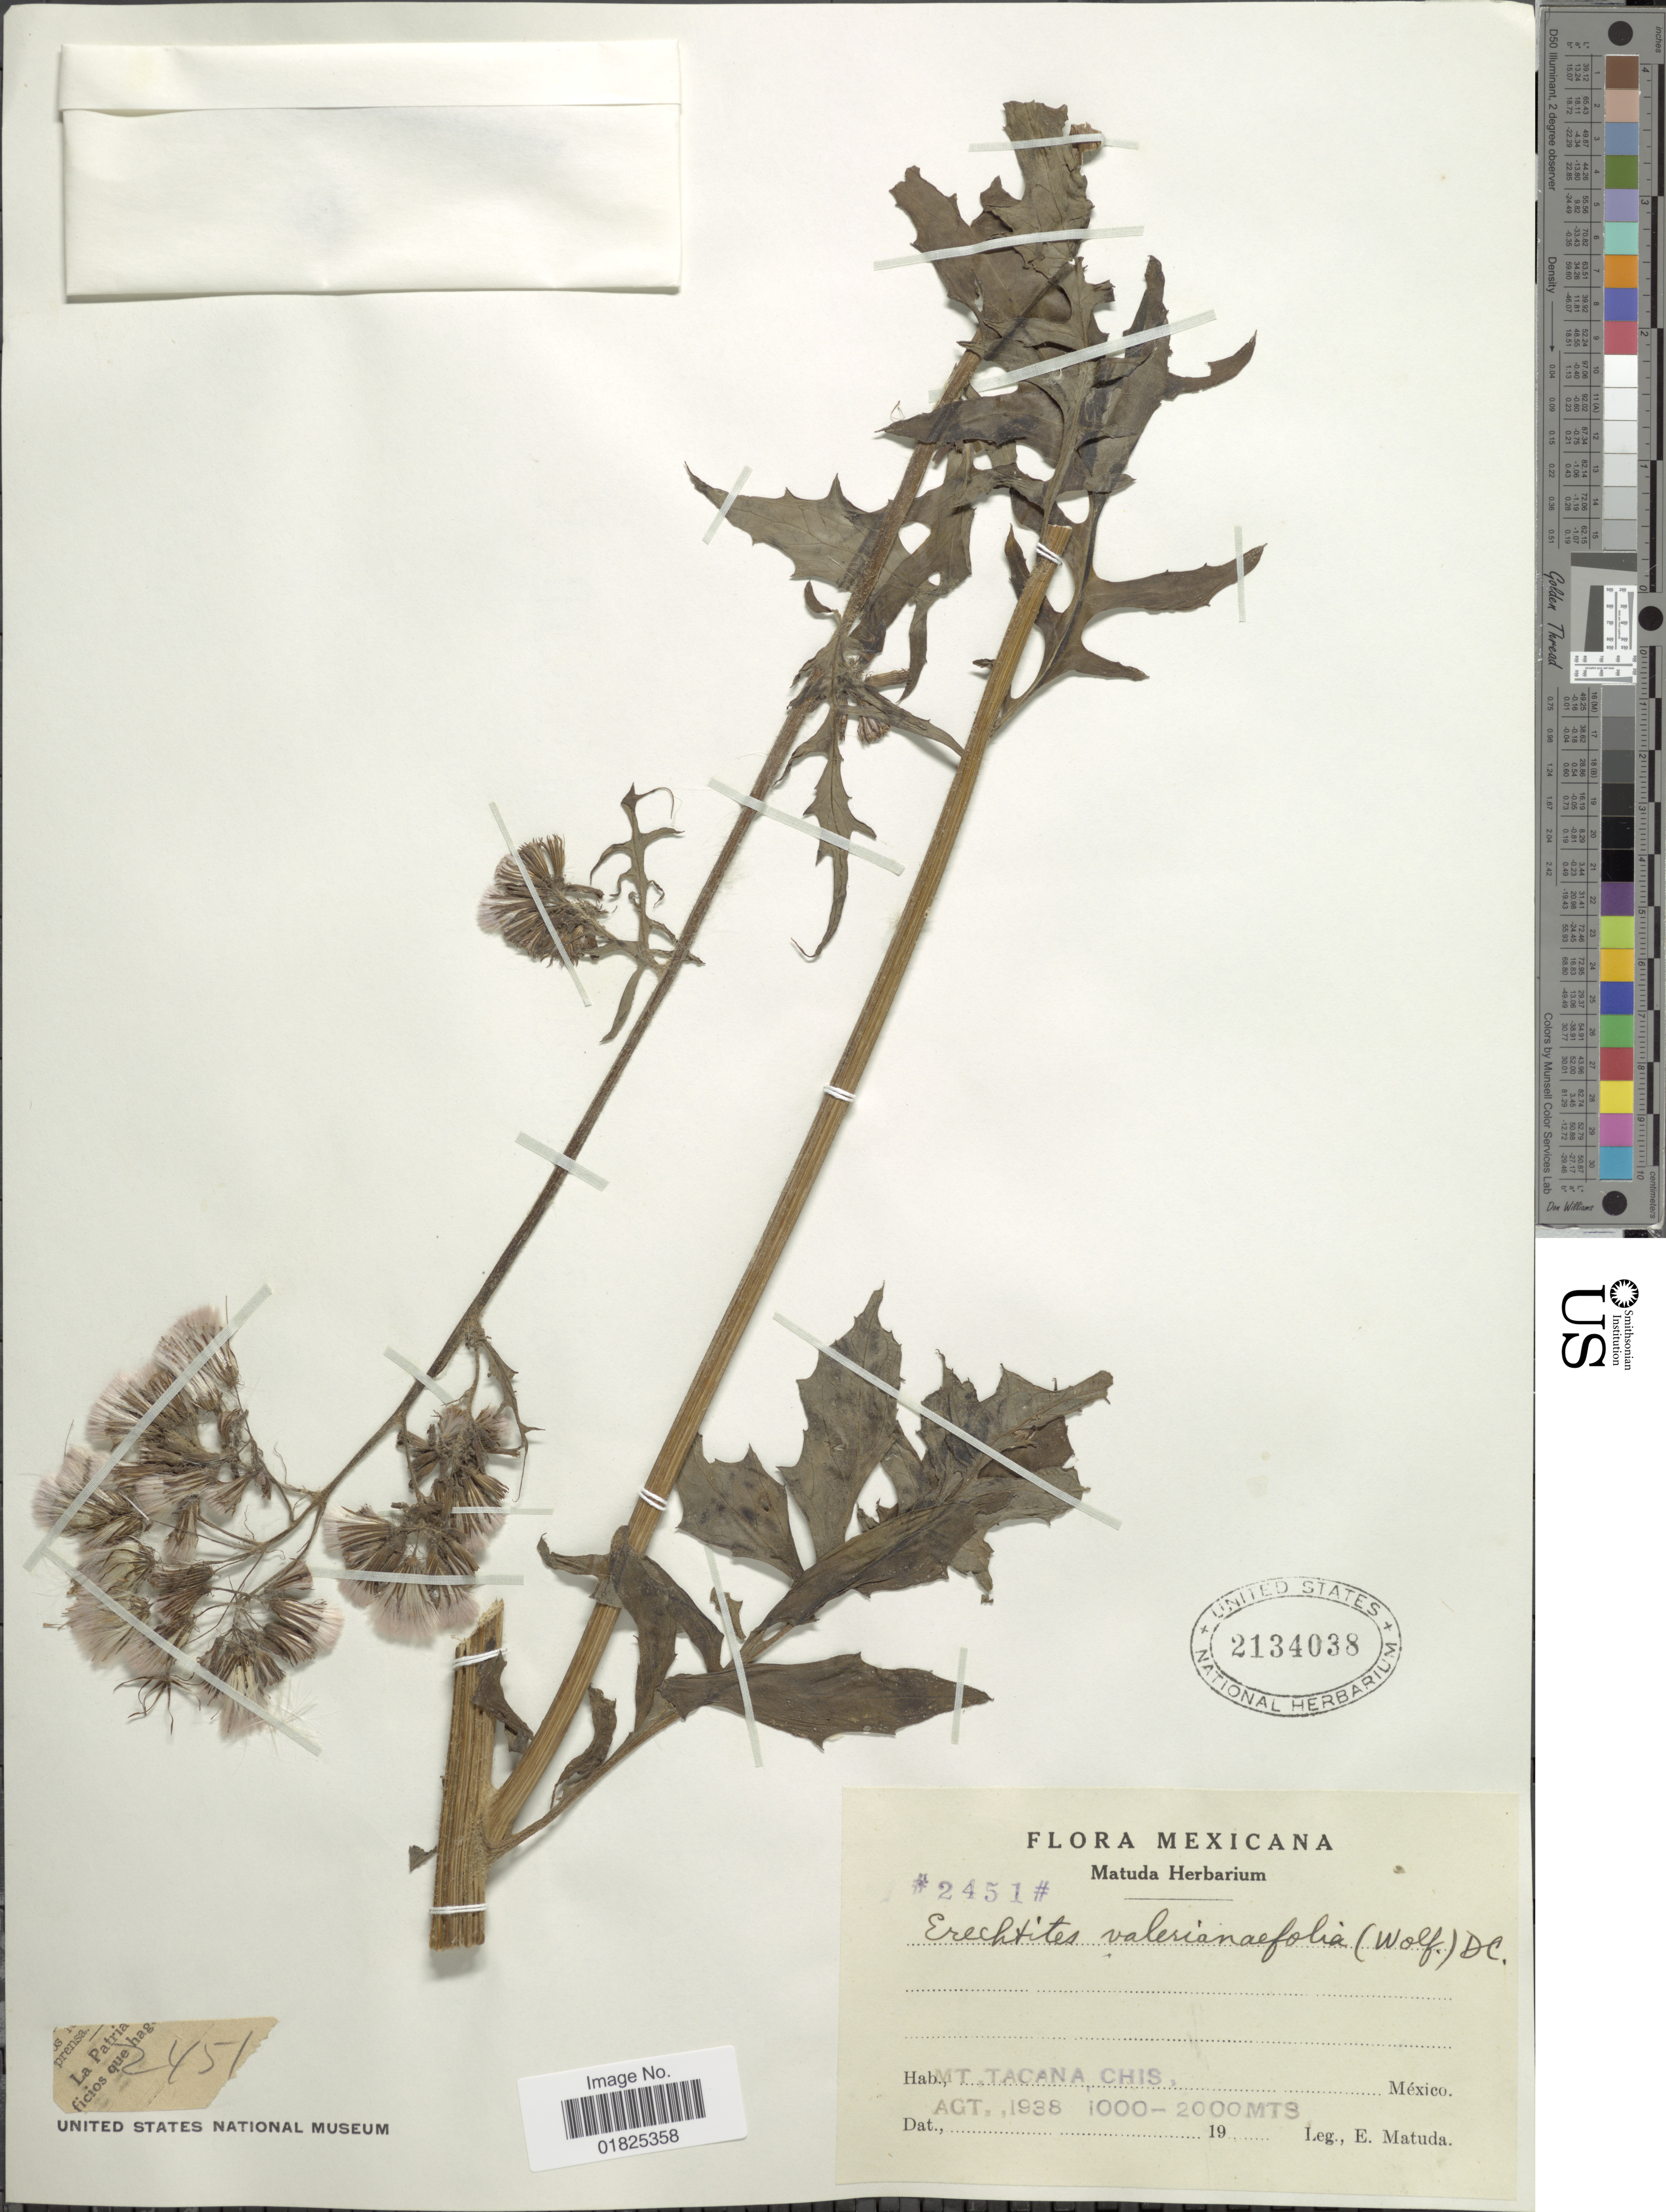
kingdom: Plantae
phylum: Tracheophyta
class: Magnoliopsida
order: Asterales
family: Asteraceae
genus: Erechtites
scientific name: Erechtites valerianifolius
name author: (Link ex Spreng.) DC.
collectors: E. Matuda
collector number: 2451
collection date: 1938-08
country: Mexico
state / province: Chiapas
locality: Mt. Tacana, Chis. Mexico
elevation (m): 1000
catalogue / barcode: US 2134038